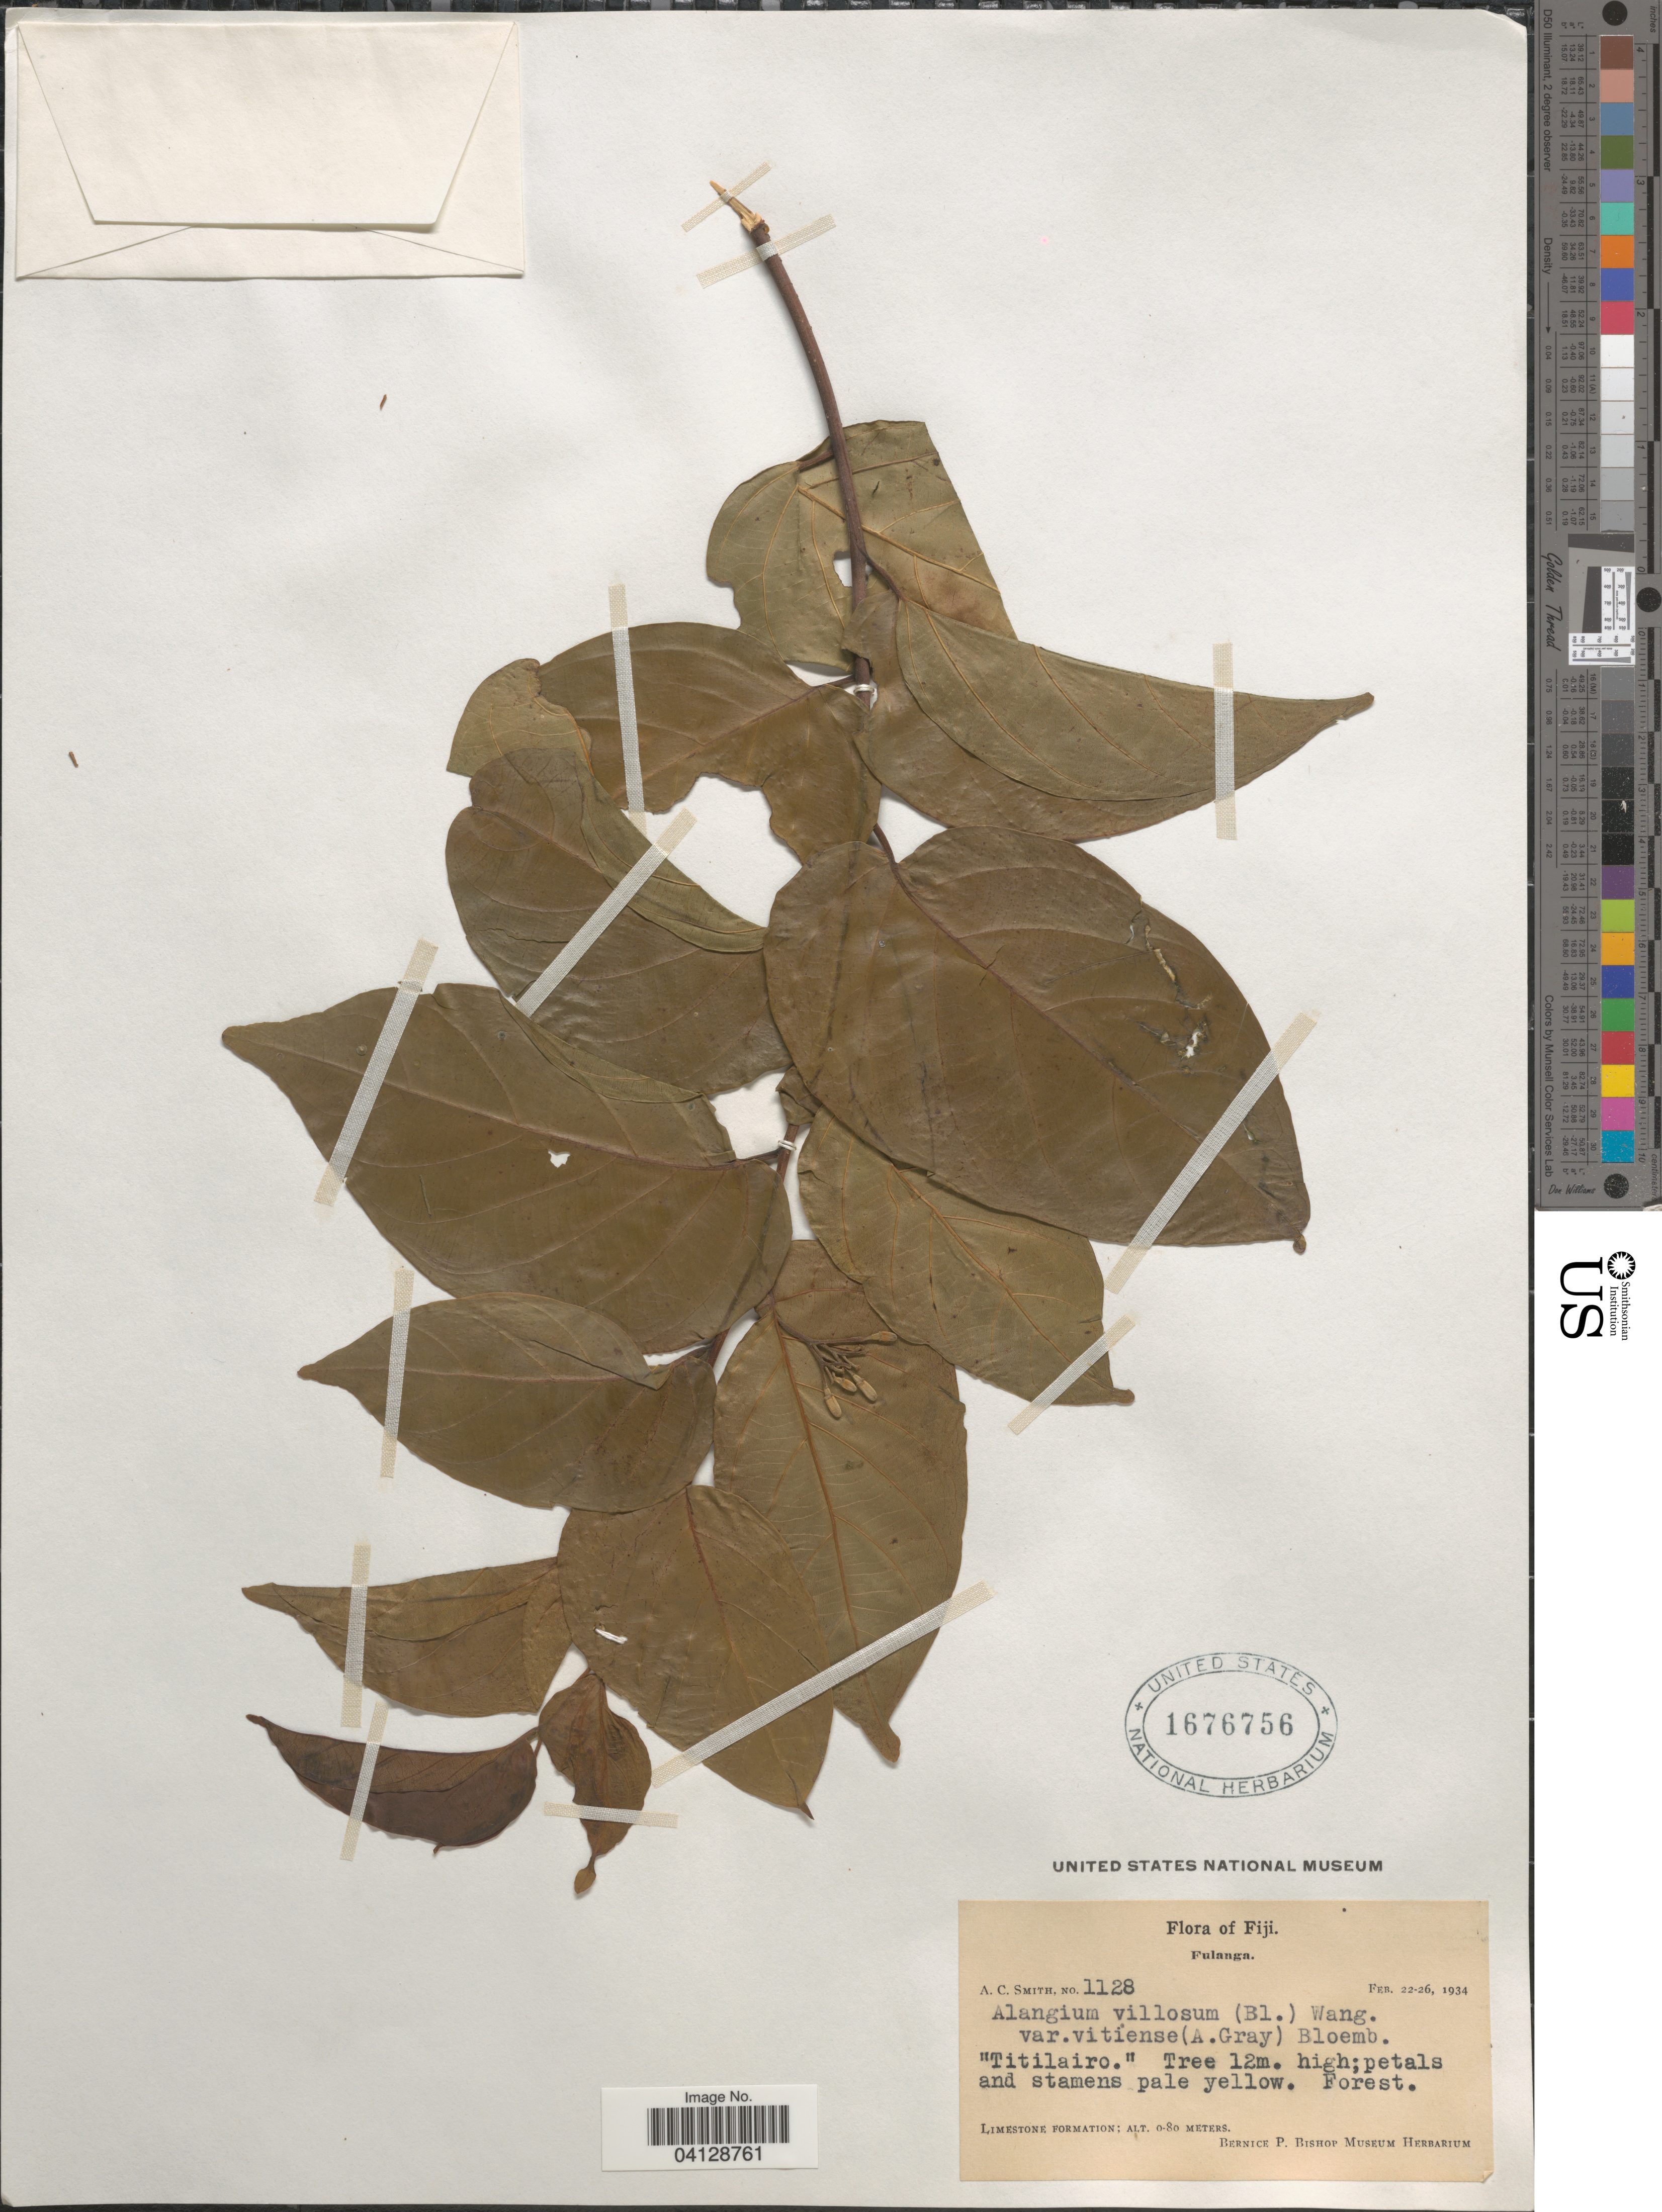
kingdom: Plantae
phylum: Tracheophyta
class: Magnoliopsida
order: Cornales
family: Cornaceae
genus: Alangium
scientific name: Alangium villosum subsp. vitiense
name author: (A. Gray) Bloemb.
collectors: A. C. Smith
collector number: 1128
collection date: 1934-02-22/1934-02-26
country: Fiji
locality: Fulanga. Limestone formation.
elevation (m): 0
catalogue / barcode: US 1676756